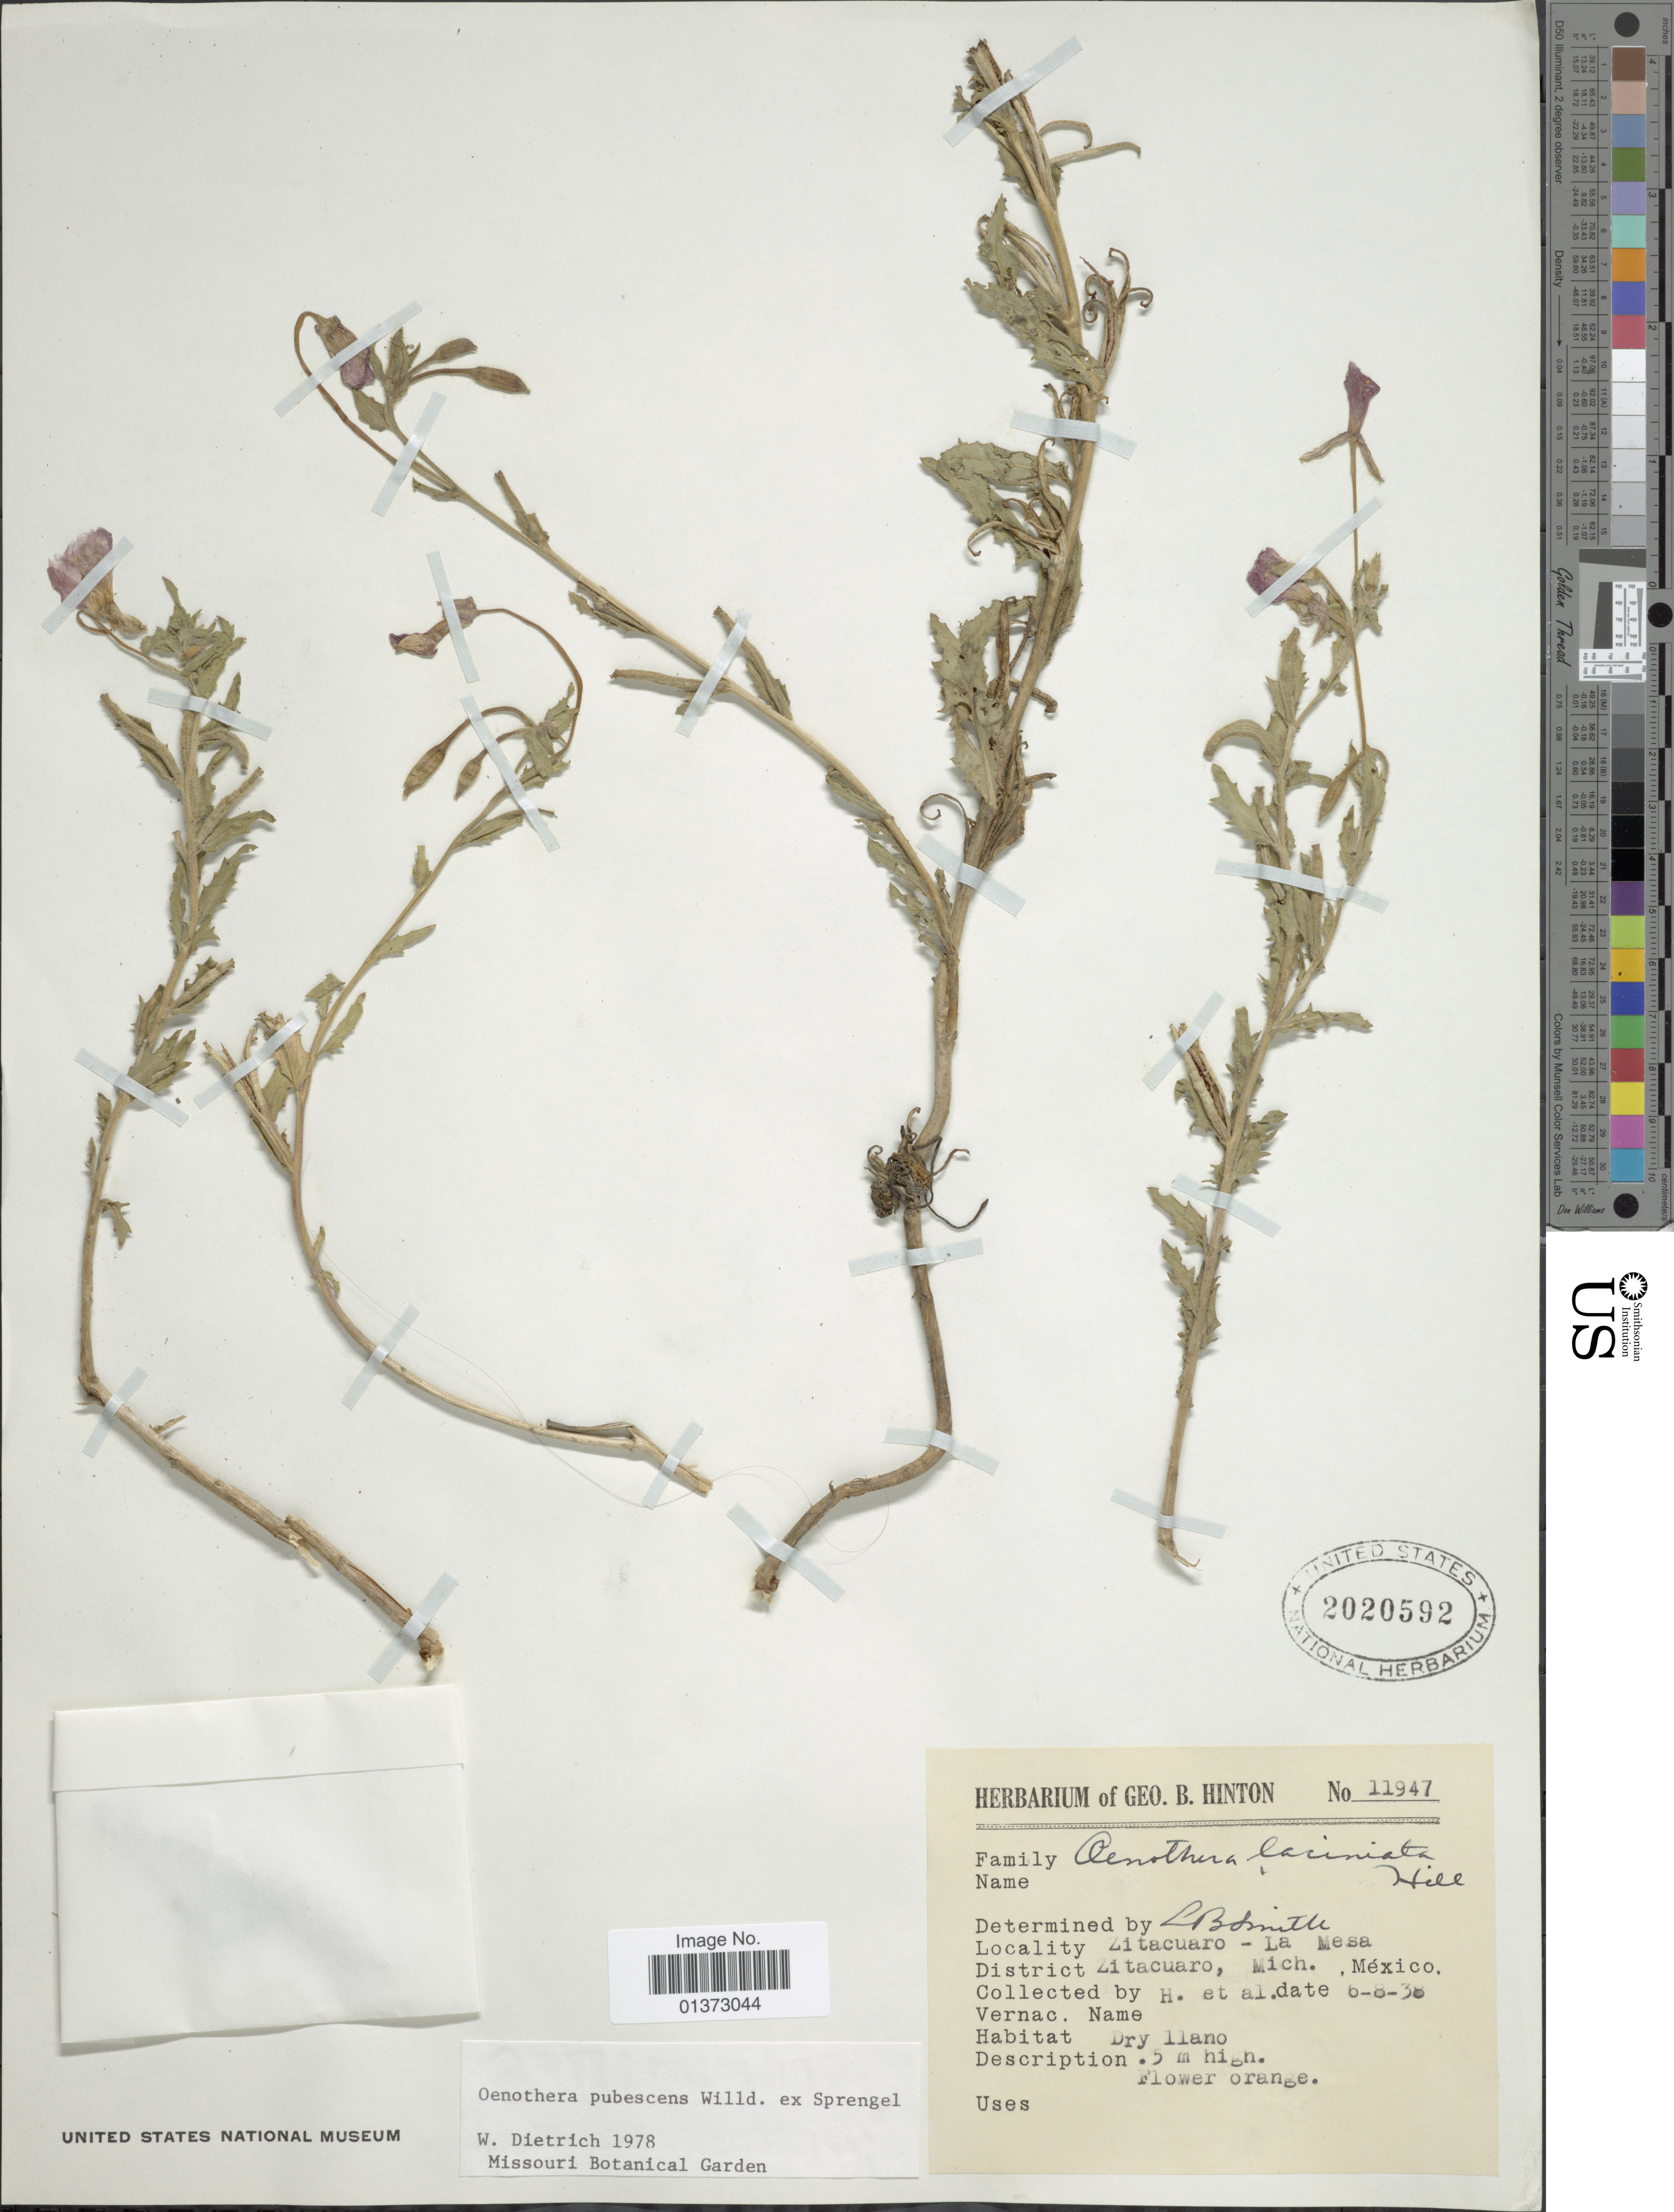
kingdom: Plantae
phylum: Tracheophyta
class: Magnoliopsida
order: Myrtales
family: Onagraceae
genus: Oenothera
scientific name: Oenothera pubescens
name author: Willd. ex Spreng.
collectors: G. B. Hinton & et al.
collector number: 11947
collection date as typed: Transcribed d/m/y: 8/6/38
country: Mexico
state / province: Michoacán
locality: Zitacuaro - La Mesa, District Zitacuaro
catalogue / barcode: US 2020592